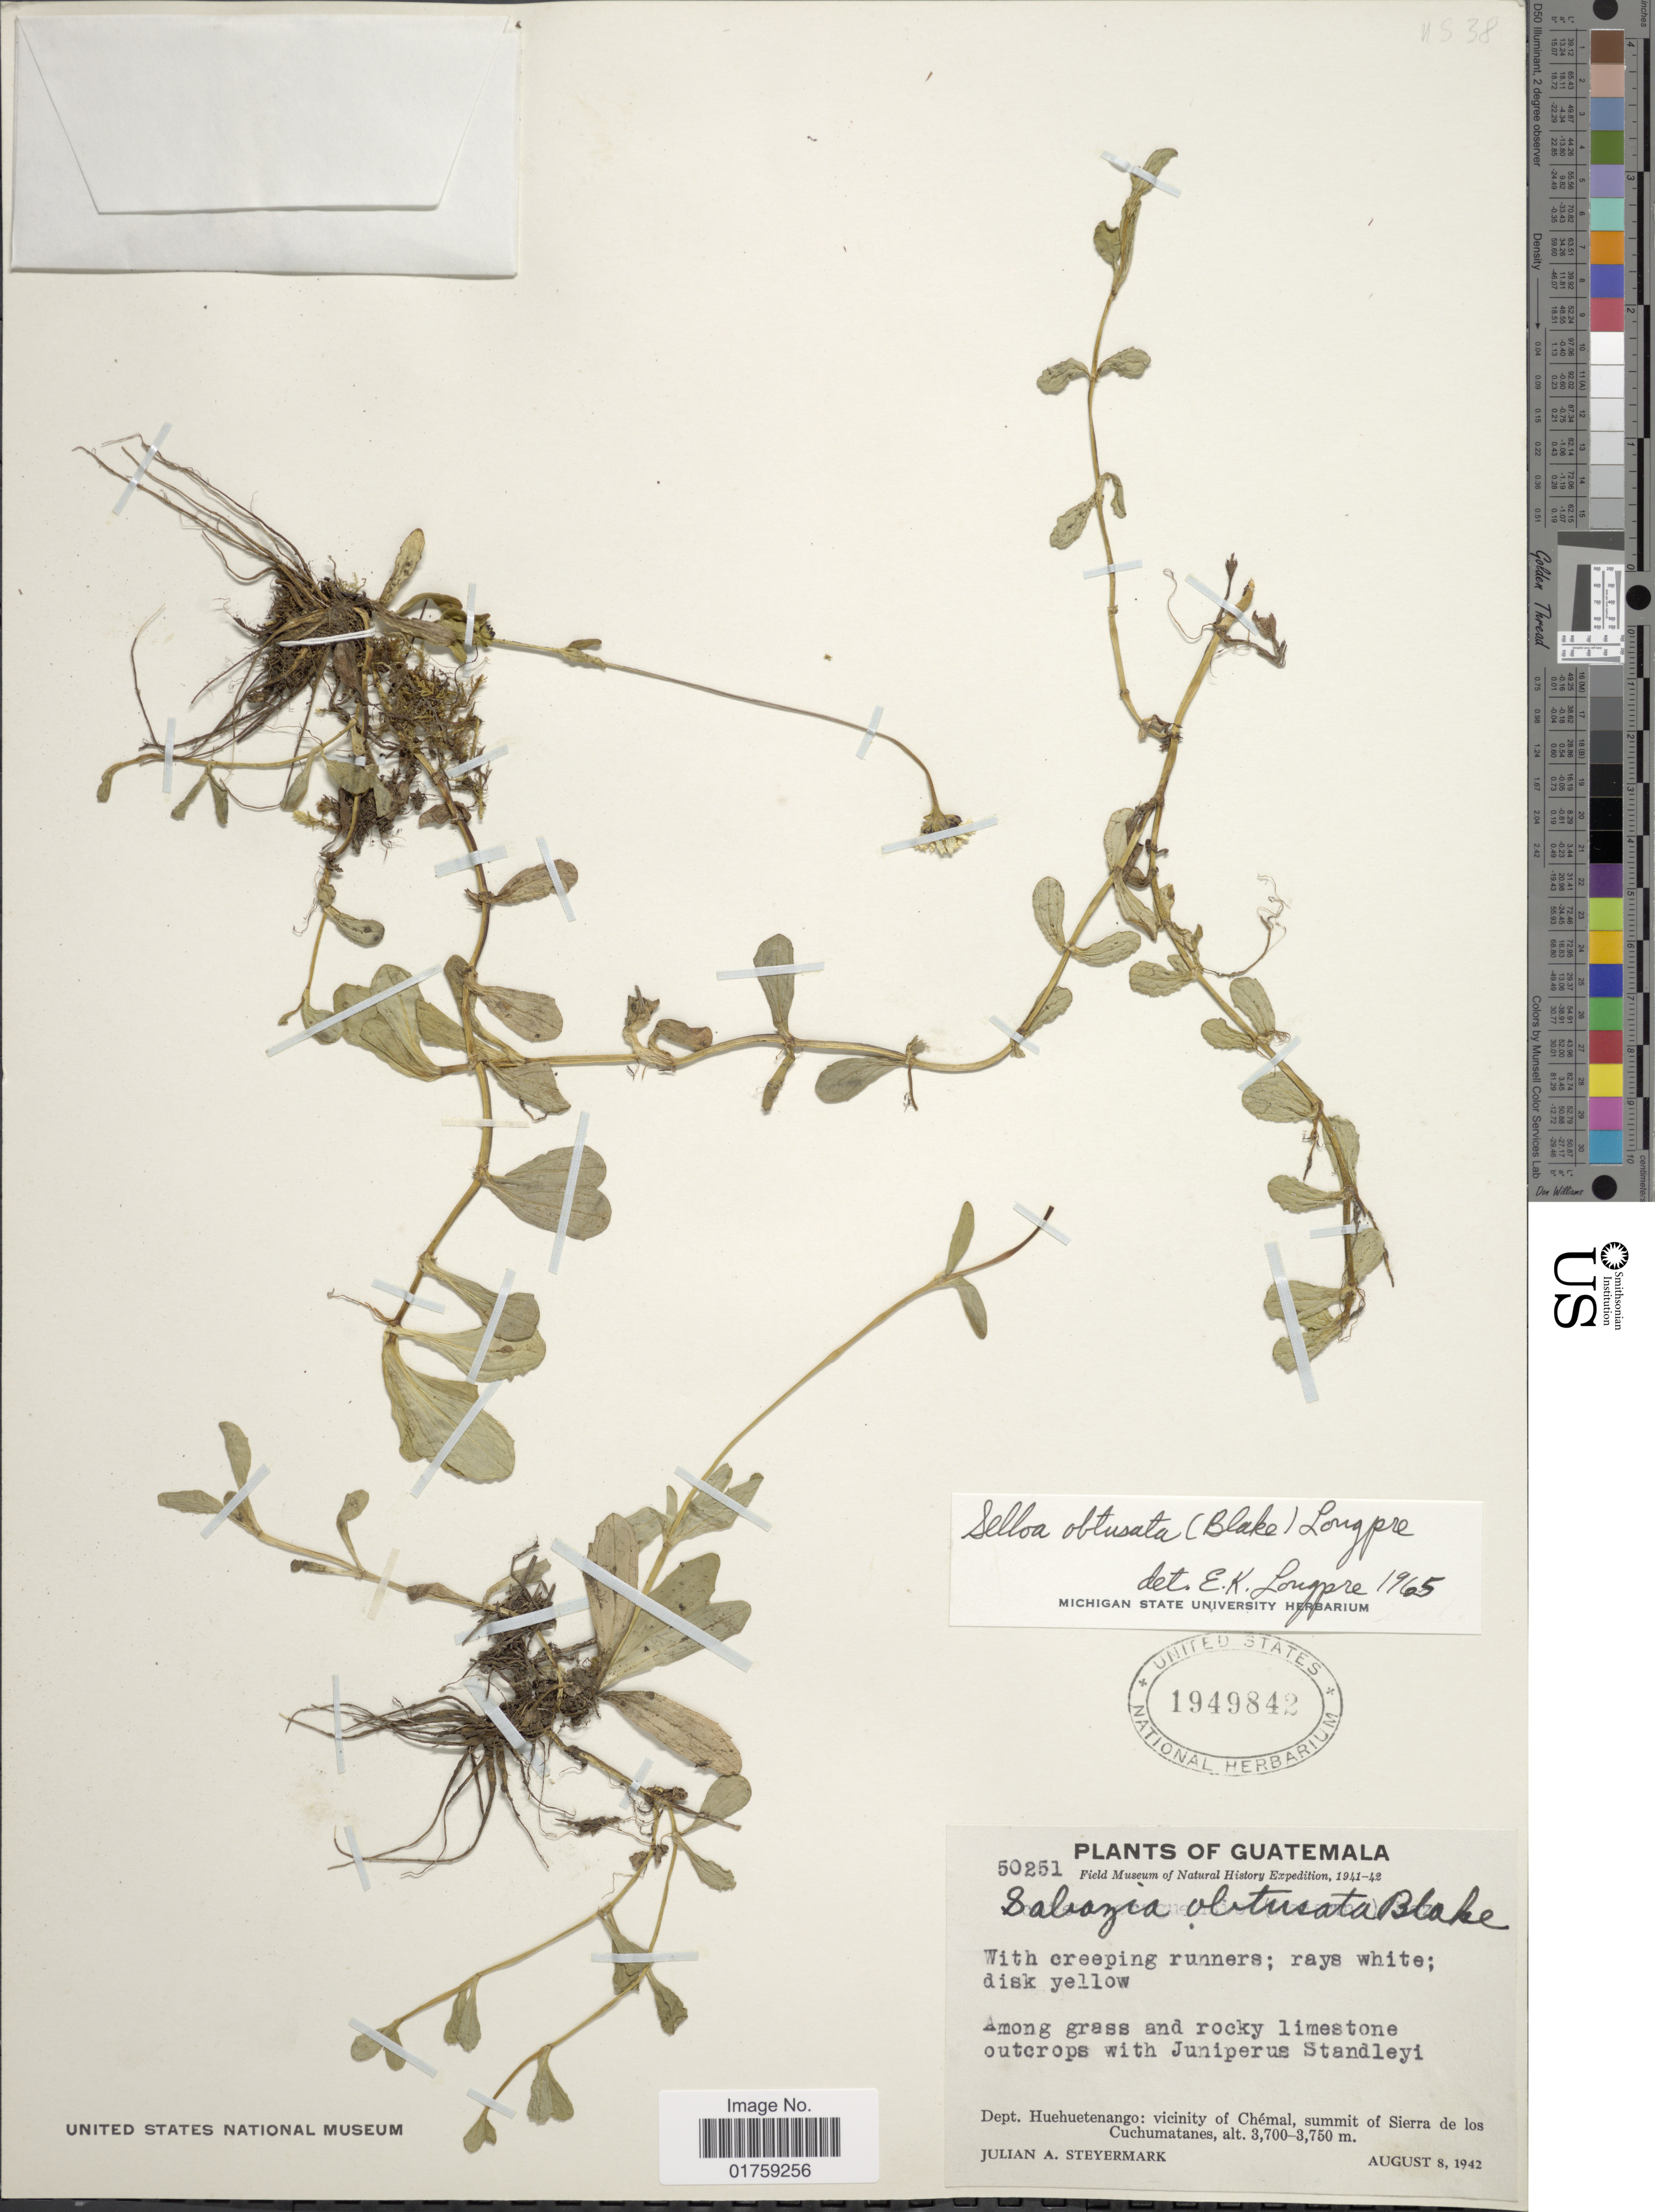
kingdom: Plantae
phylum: Tracheophyta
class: Magnoliopsida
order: Asterales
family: Asteraceae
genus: Selloa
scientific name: Selloa obtusata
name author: (S.F. Blake) Longpre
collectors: J. Steyermark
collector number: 50251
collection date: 1942-08-08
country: Guatemala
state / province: Huehuetenango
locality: Guatemala. Dept. Huehuetenango: vicinity of Chemal, summit of Sierra de los Cuchumantanes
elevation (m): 3700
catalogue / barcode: US 1949842